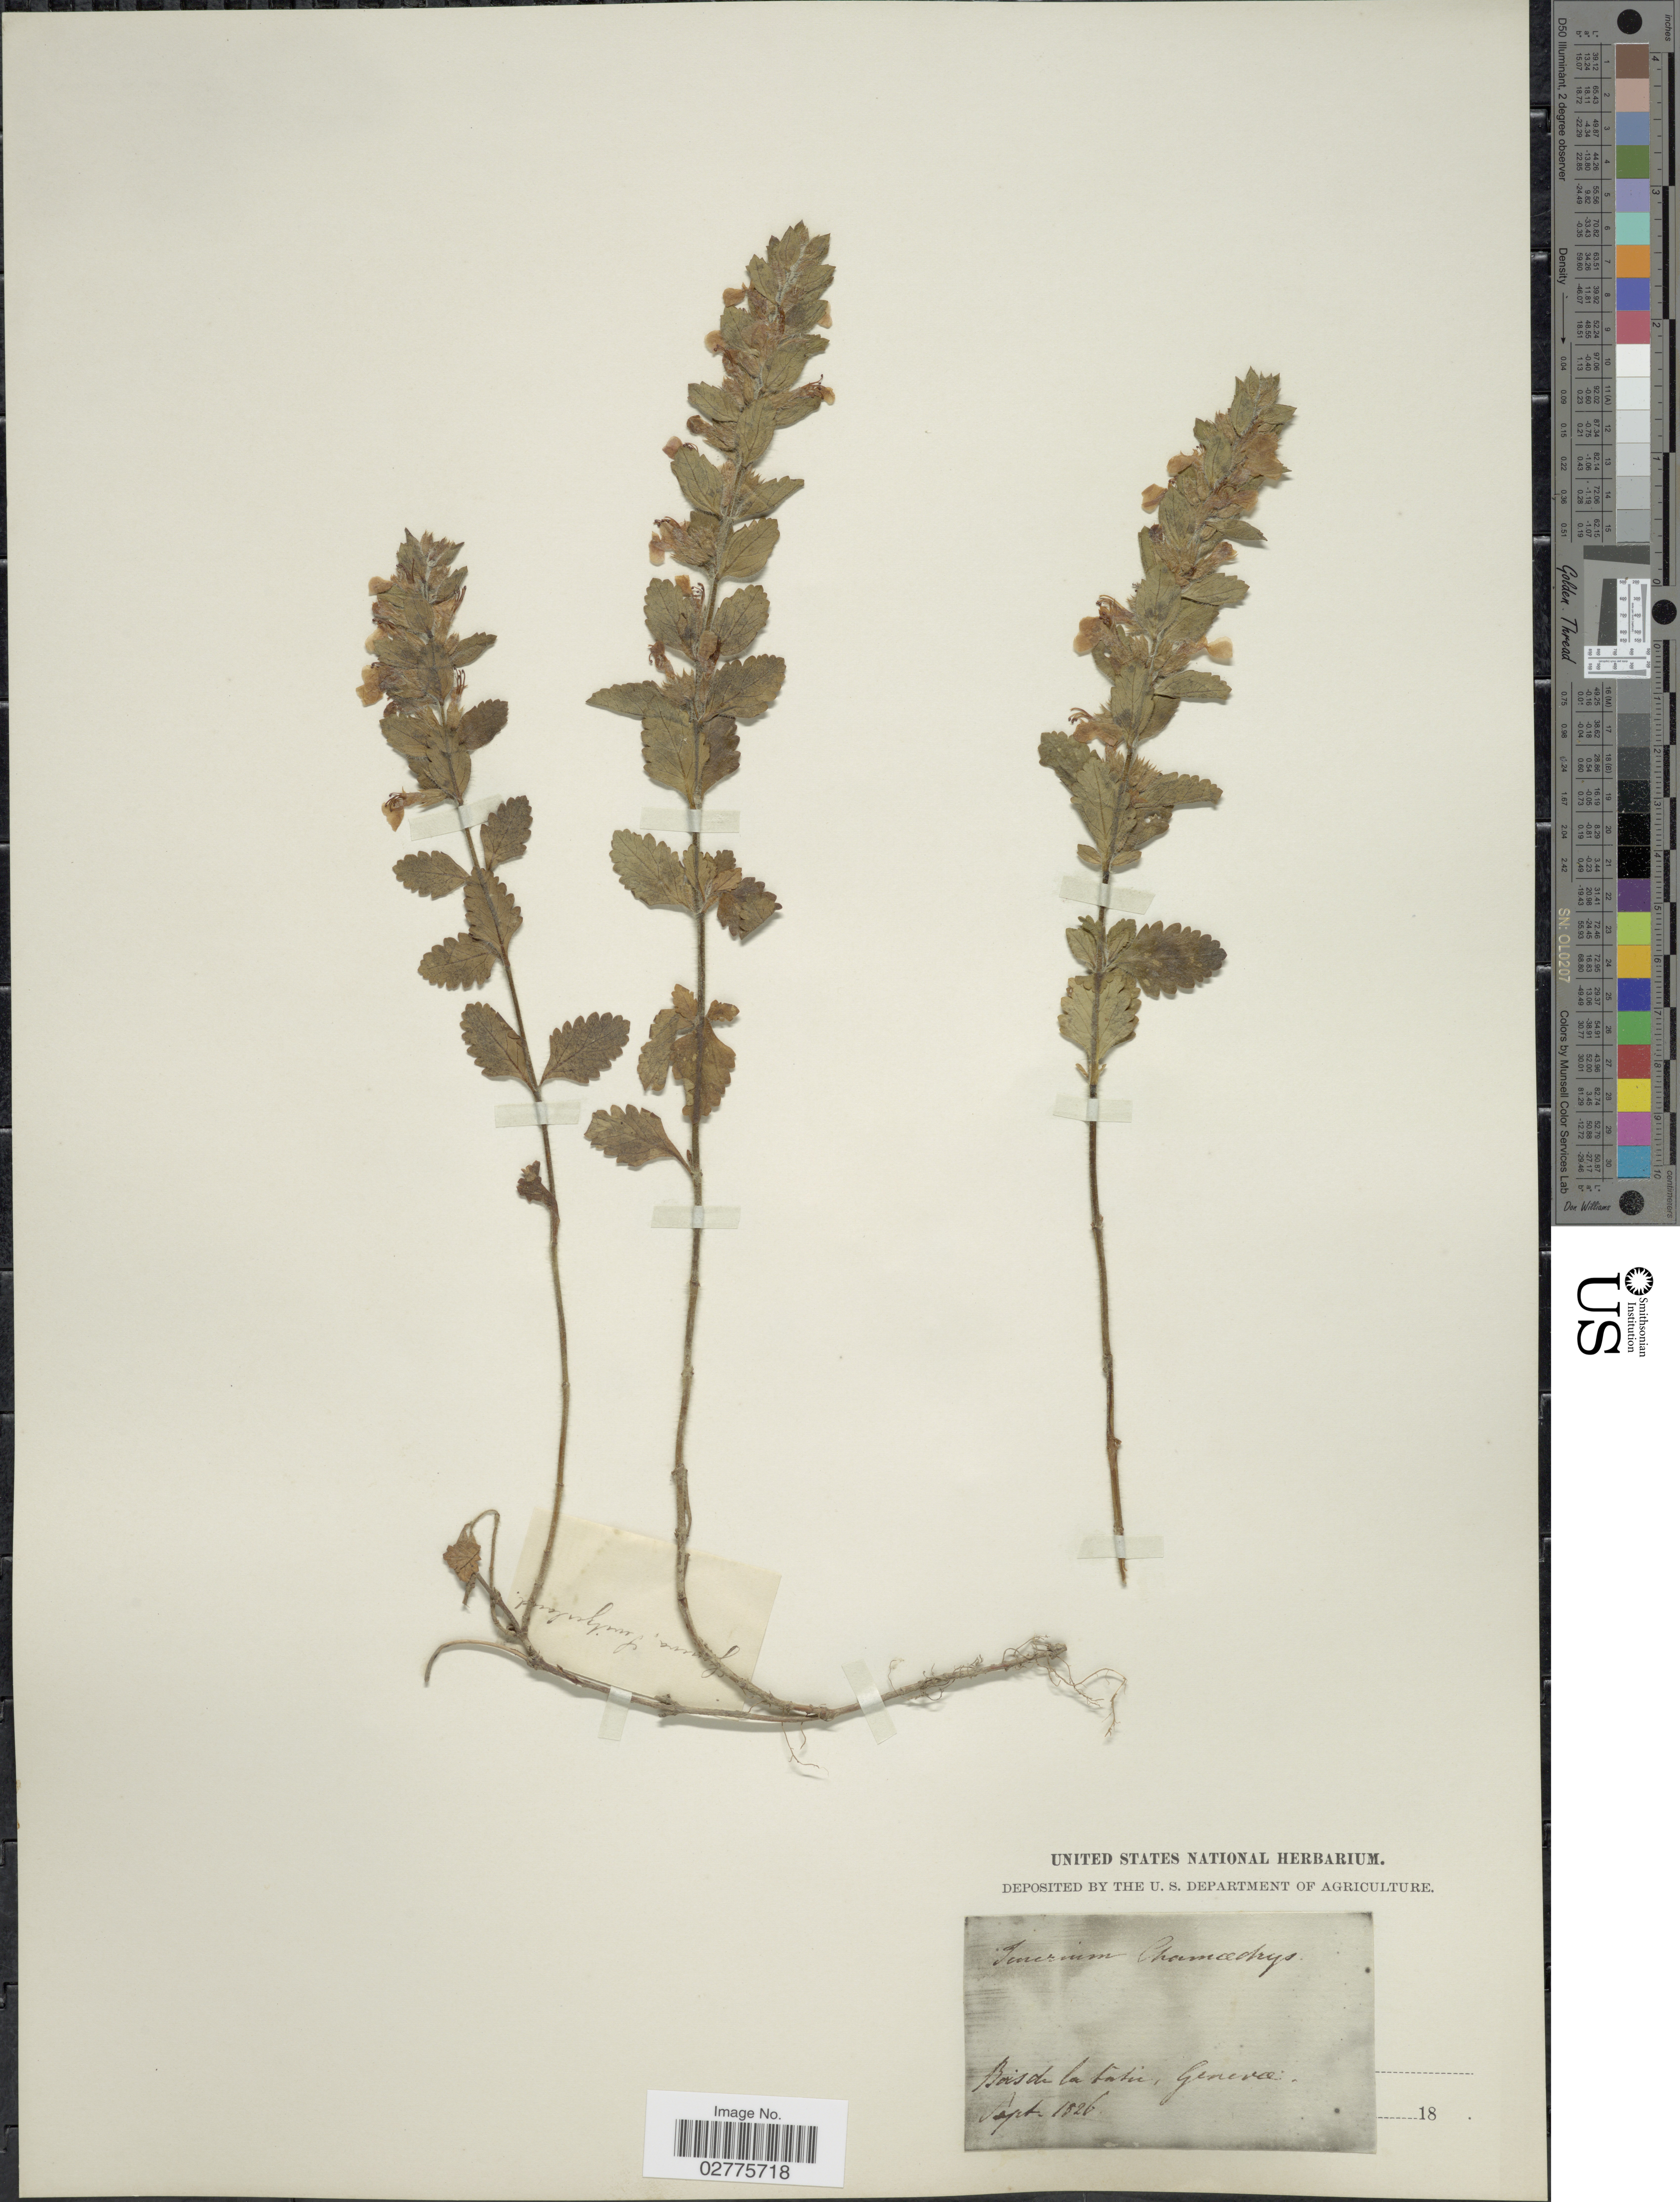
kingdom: Plantae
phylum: Tracheophyta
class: Magnoliopsida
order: Lamiales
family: Lamiaceae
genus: Teucrium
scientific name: Teucrium chamaedrys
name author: L.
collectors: ex herb. United States National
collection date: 1826-09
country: Switzerland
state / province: Genève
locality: Bois de la batir.